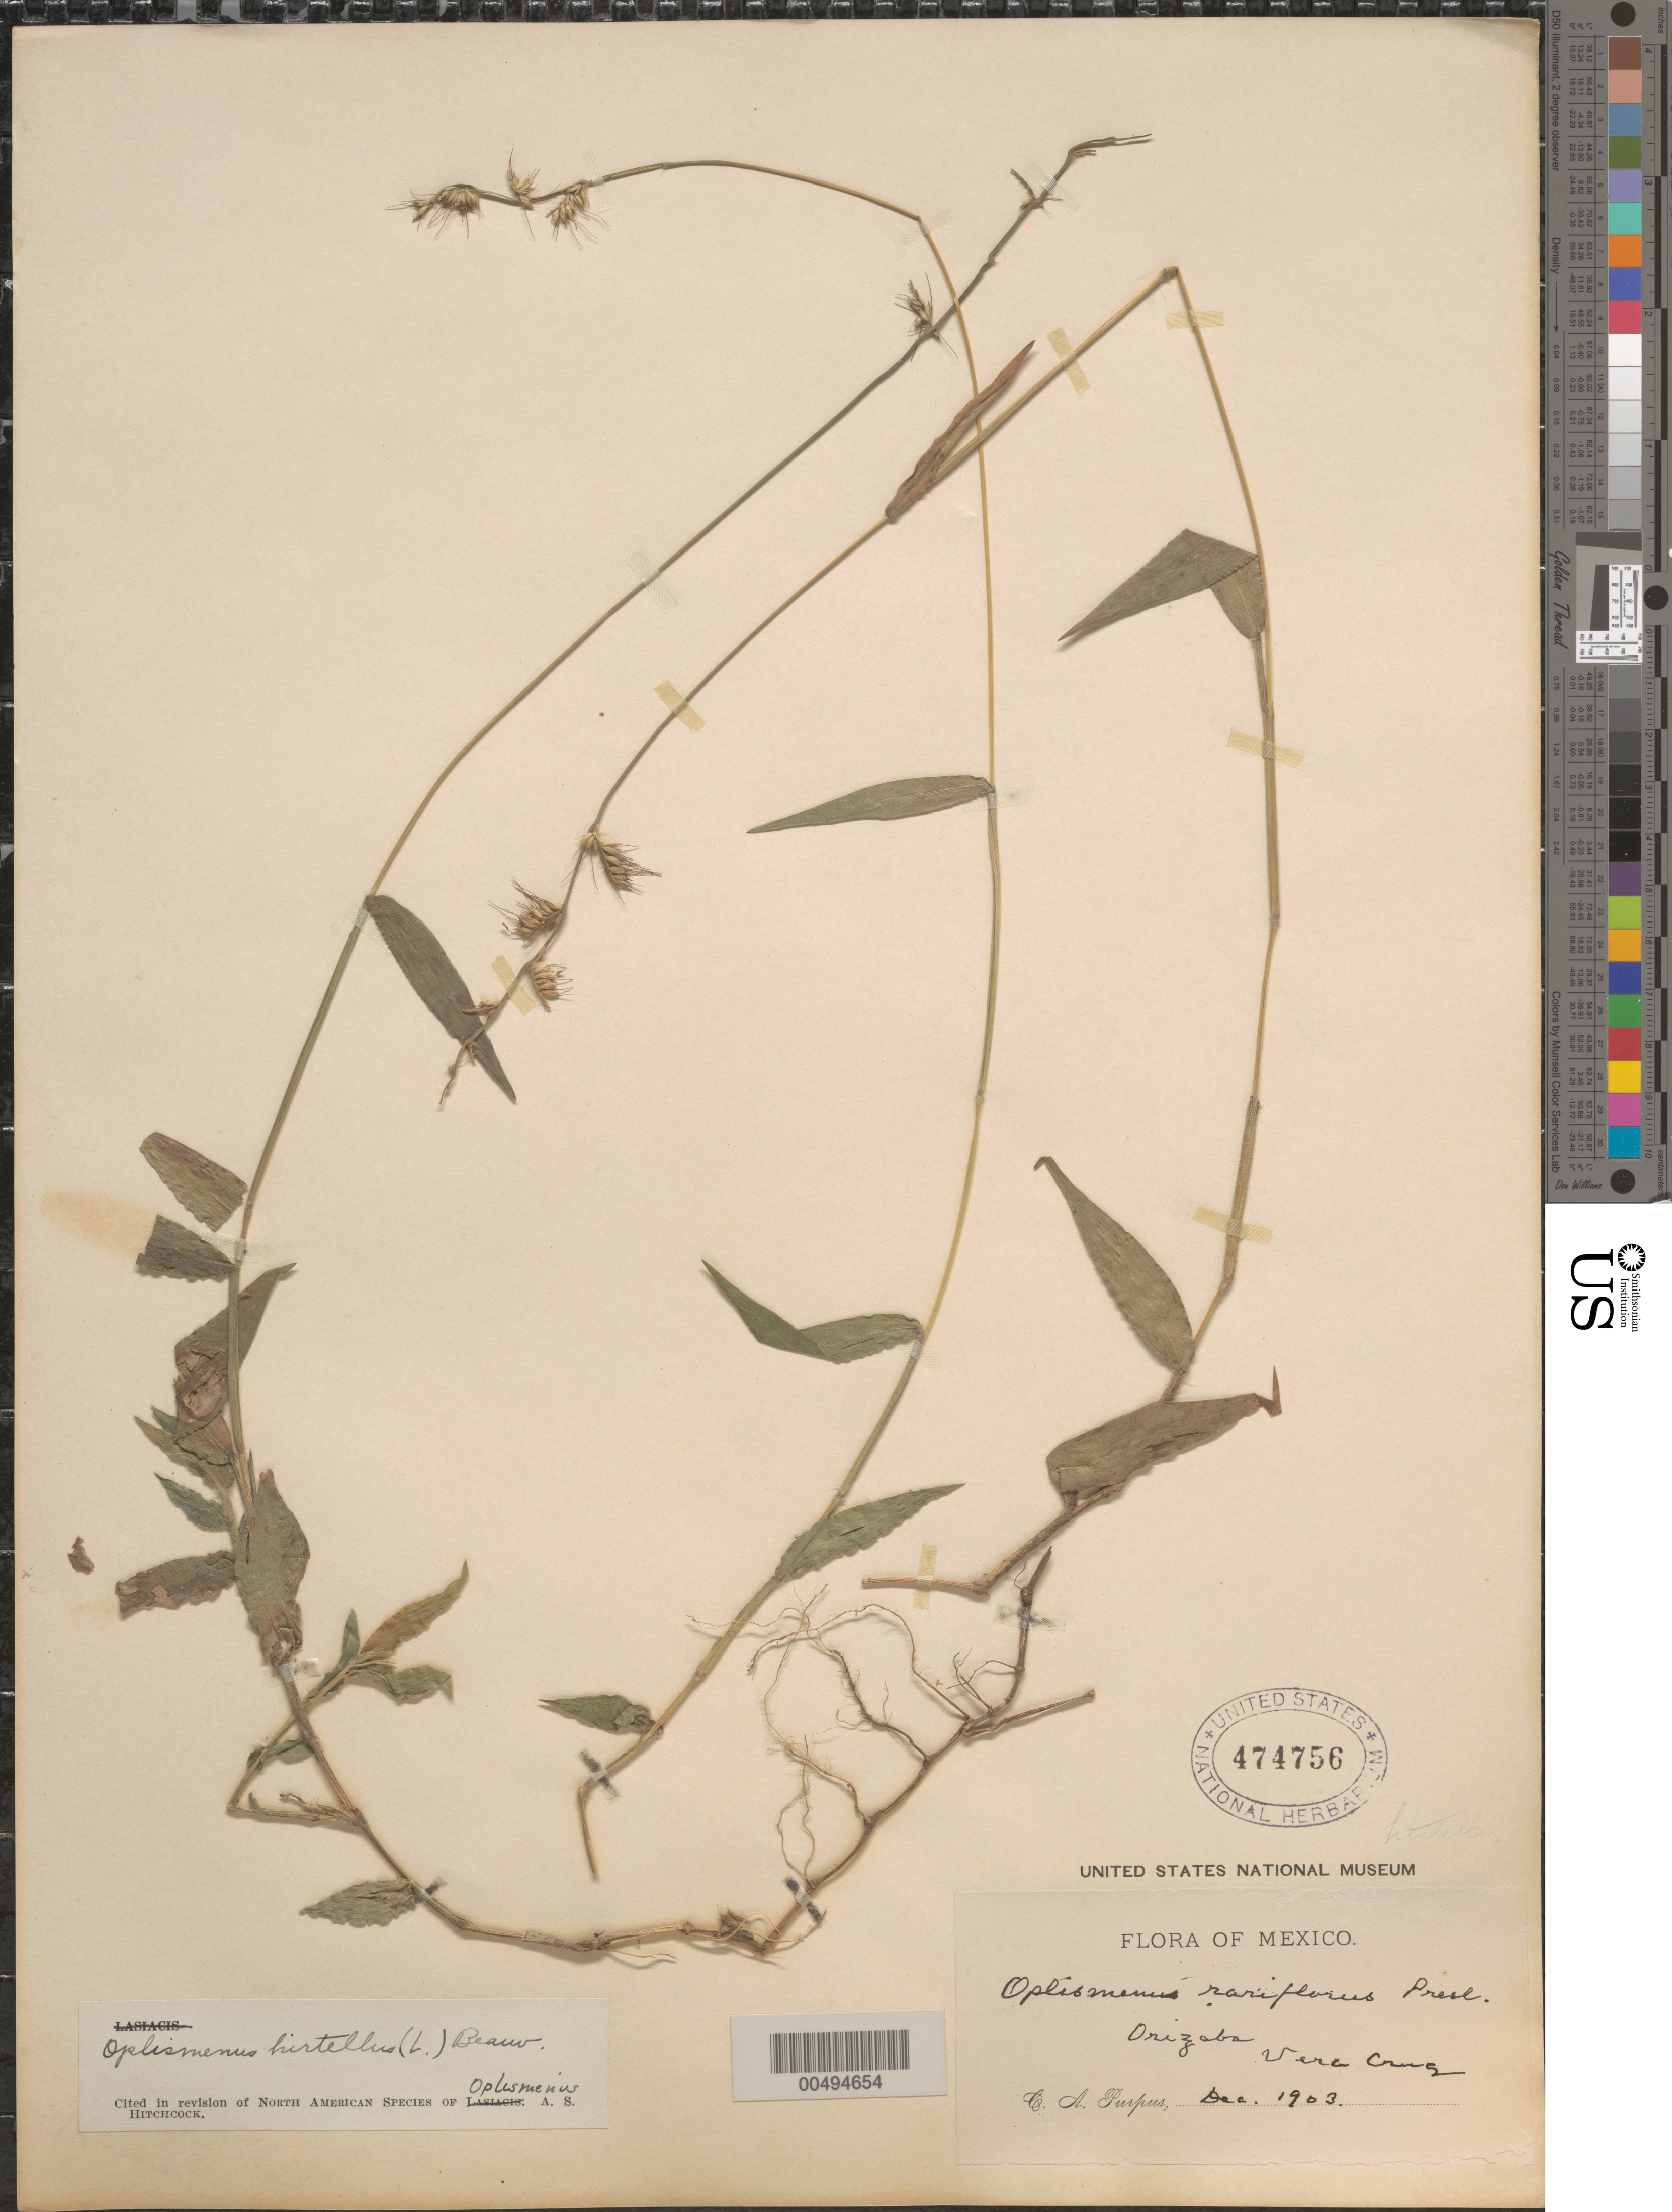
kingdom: Plantae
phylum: Tracheophyta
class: Liliopsida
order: Poales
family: Poaceae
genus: Oplismenus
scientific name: Oplismenus hirtellus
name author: (L.) P. Beauv.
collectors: C. A. Purpus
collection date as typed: Dec 1903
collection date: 1903-12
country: Mexico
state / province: Veracruz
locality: Orizaba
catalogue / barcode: US 474756